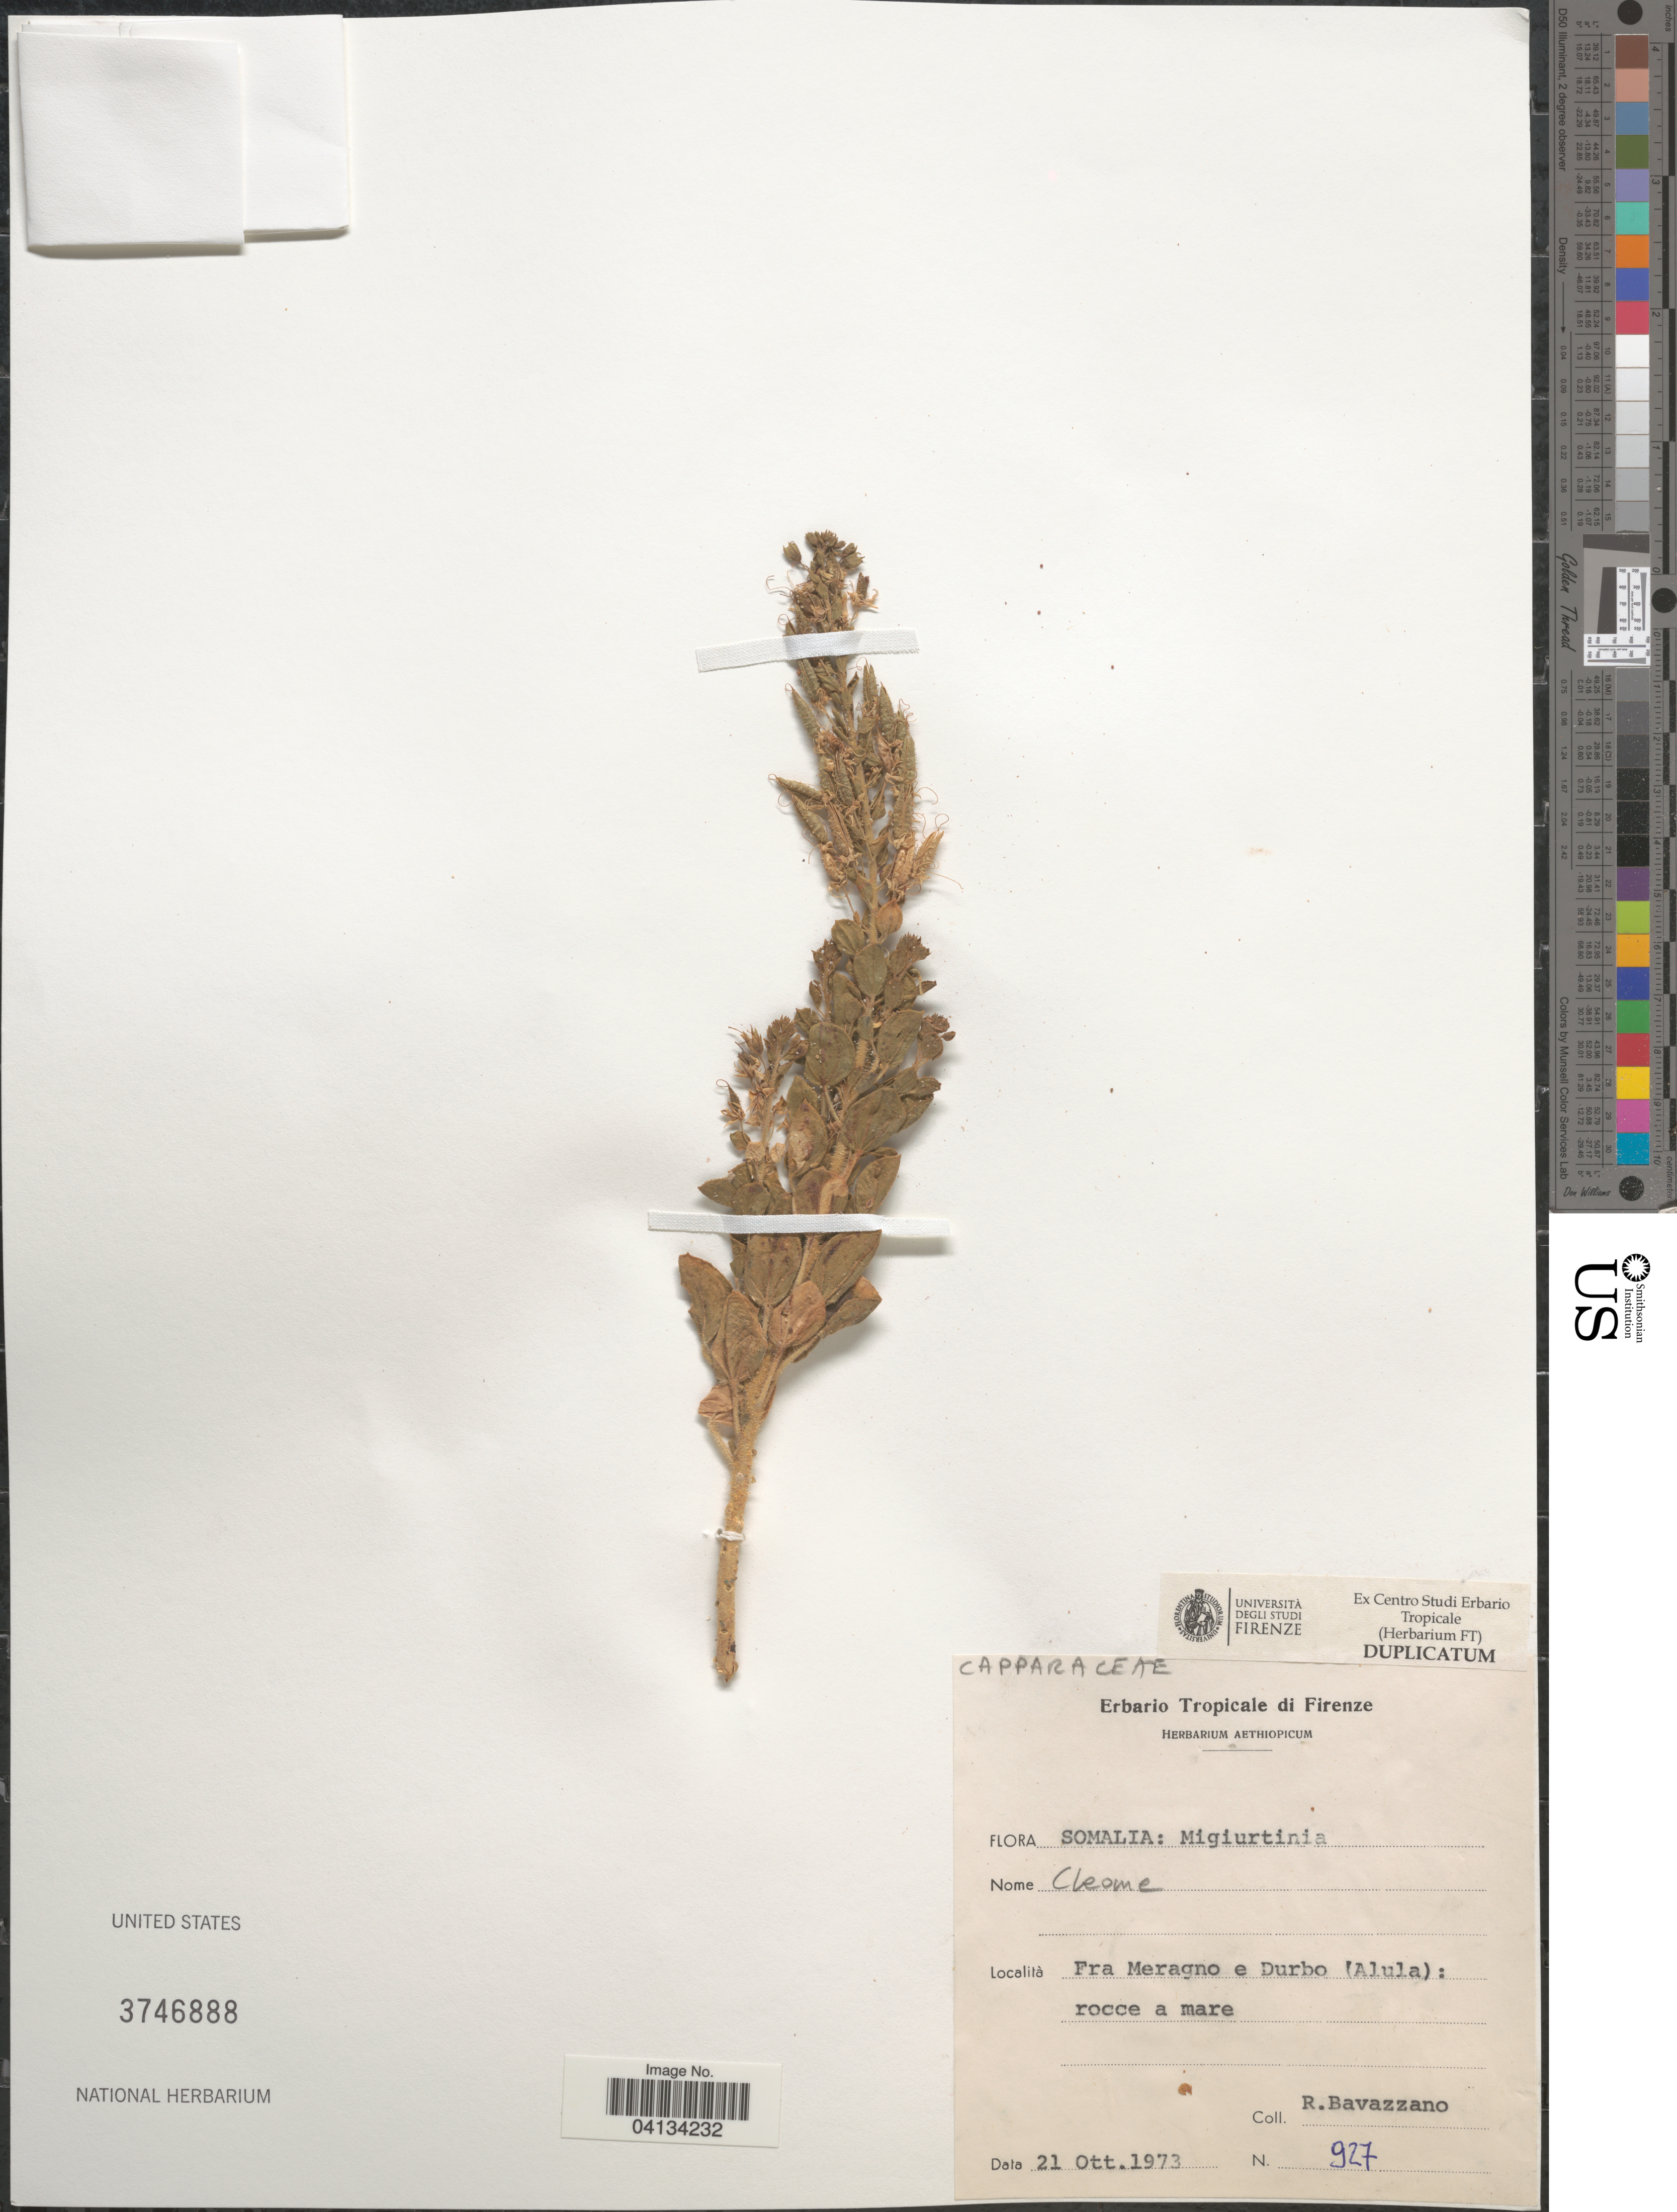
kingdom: Plantae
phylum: Tracheophyta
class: Magnoliopsida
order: Brassicales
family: Cleomaceae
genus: Rorida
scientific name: Rorida brachystyla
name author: (Deflers) Thulin & Roalson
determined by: Strong, Mark T., (BOT), Smithsonian Institution - National Museum of Natural History (UNITED STATES)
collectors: R. Bavazzano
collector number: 927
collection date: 1973-10-21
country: Somalia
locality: Migiurtinia. Fra Meragno e Durbo (Alula) : rocce a mare.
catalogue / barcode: US 3746888